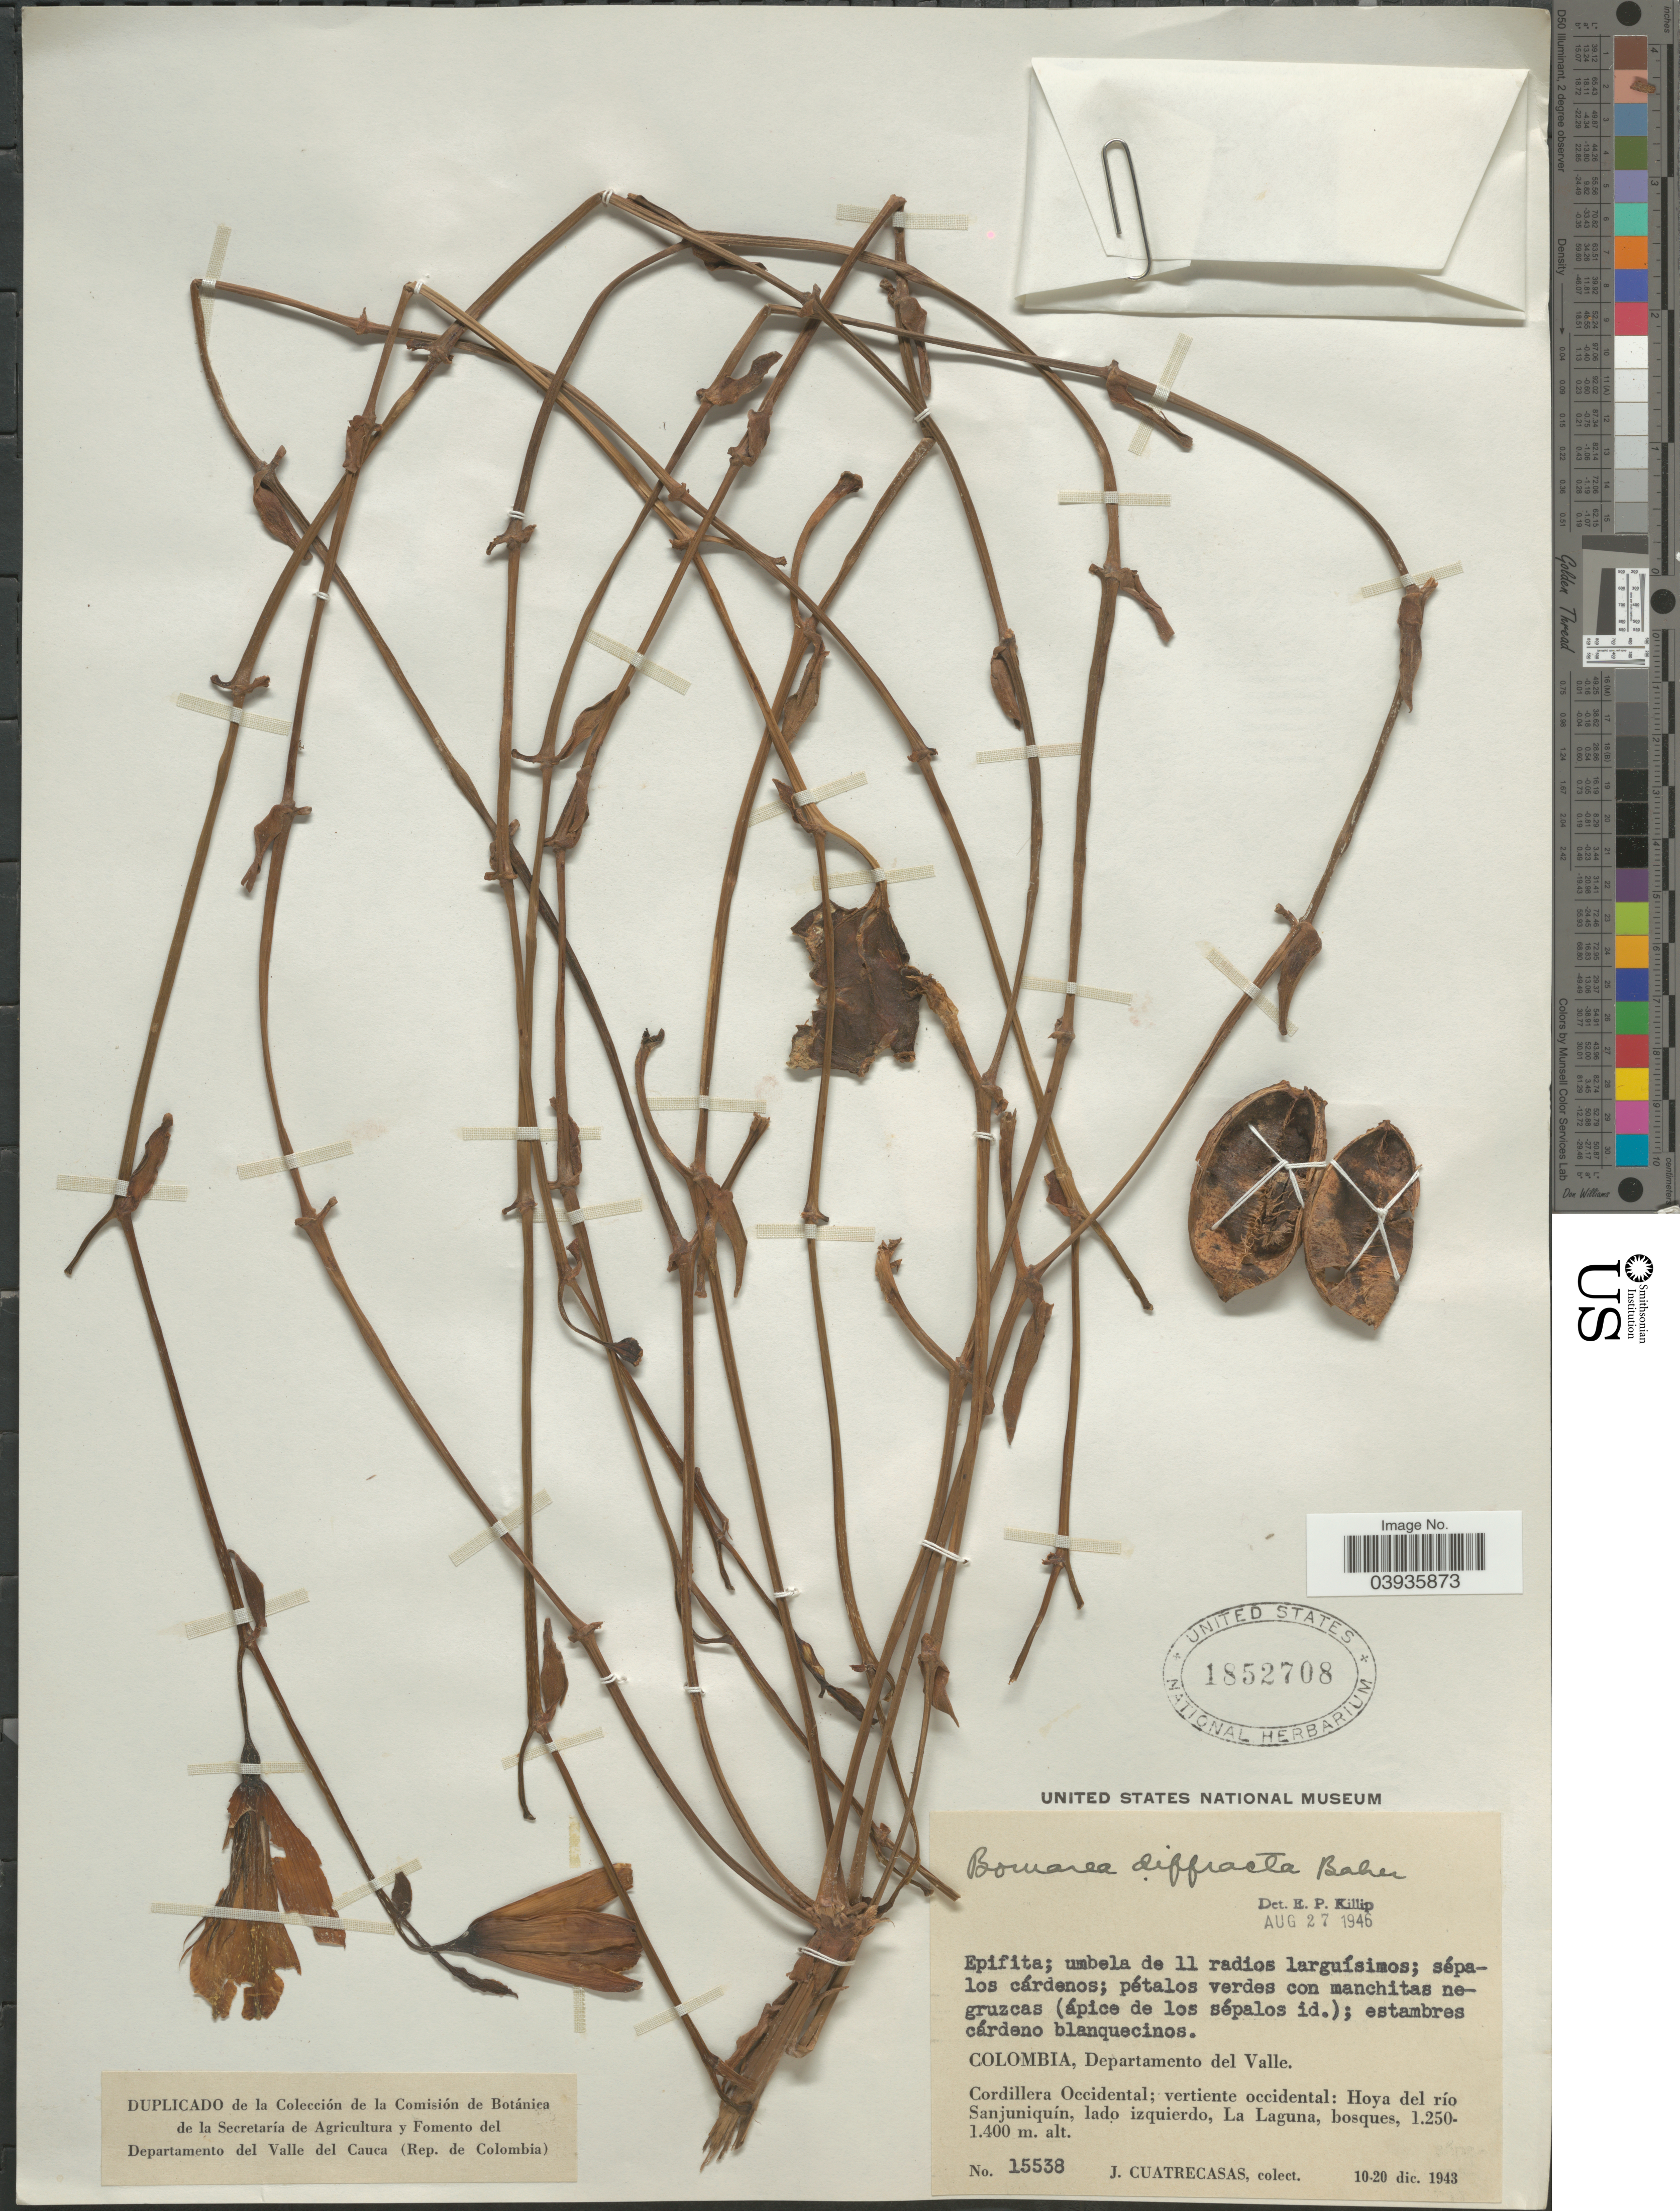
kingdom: Plantae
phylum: Tracheophyta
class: Liliopsida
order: Liliales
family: Alstroemeriaceae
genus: Bomarea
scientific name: Bomarea diffracta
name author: Baker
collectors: J. Cuatrecasas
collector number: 15538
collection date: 1943-12-10/1943-12-20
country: Colombia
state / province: Valle del Cauca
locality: Departamento del Valle. Cordillera Occidental; vertiente occidental: Hoya del río Sanjuniquín, lado izquierdo, La Laguna.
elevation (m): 1250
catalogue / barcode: US 1852708